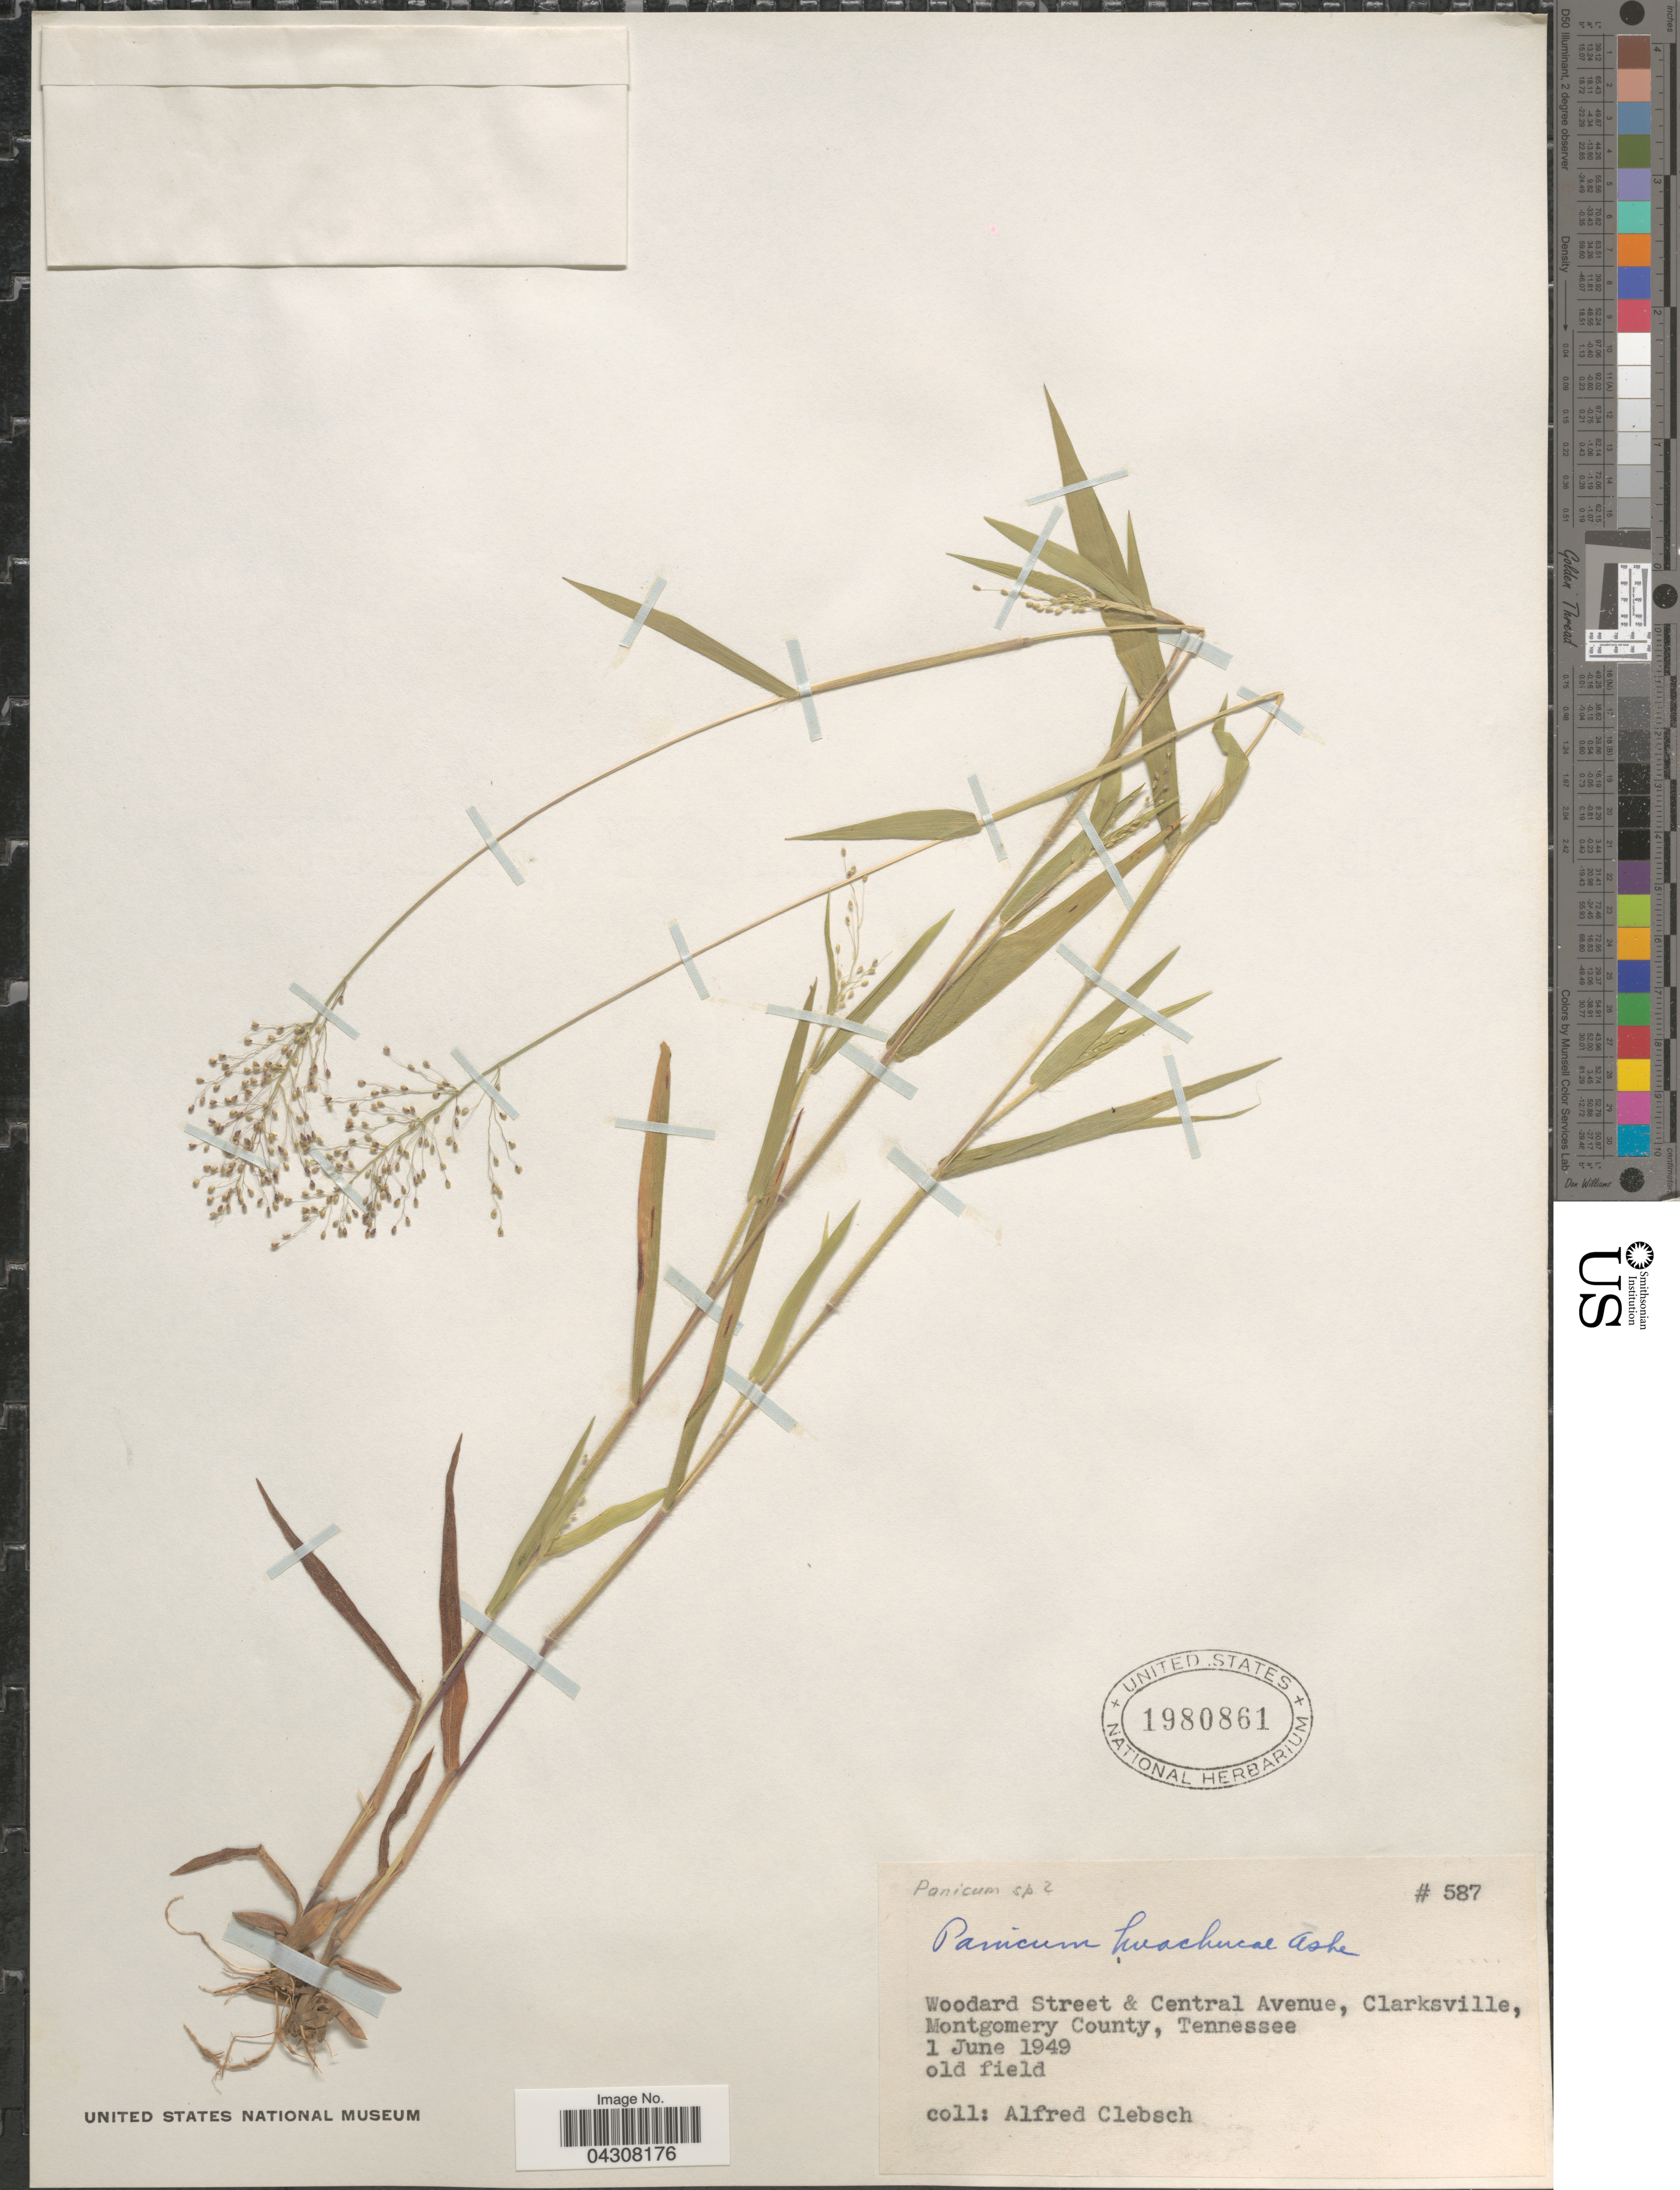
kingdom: Plantae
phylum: Tracheophyta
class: Liliopsida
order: Poales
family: Poaceae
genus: Dichanthelium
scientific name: Dichanthelium acuminatum var. acuminatum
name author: (Sw.) Gould & C.A. Clark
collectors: A. Clebsch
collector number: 587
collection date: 1949-06-01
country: United States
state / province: Tennessee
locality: Woodard Street & Central Avenue, Clarksville, Montgomery County. Old field.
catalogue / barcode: US 1980861